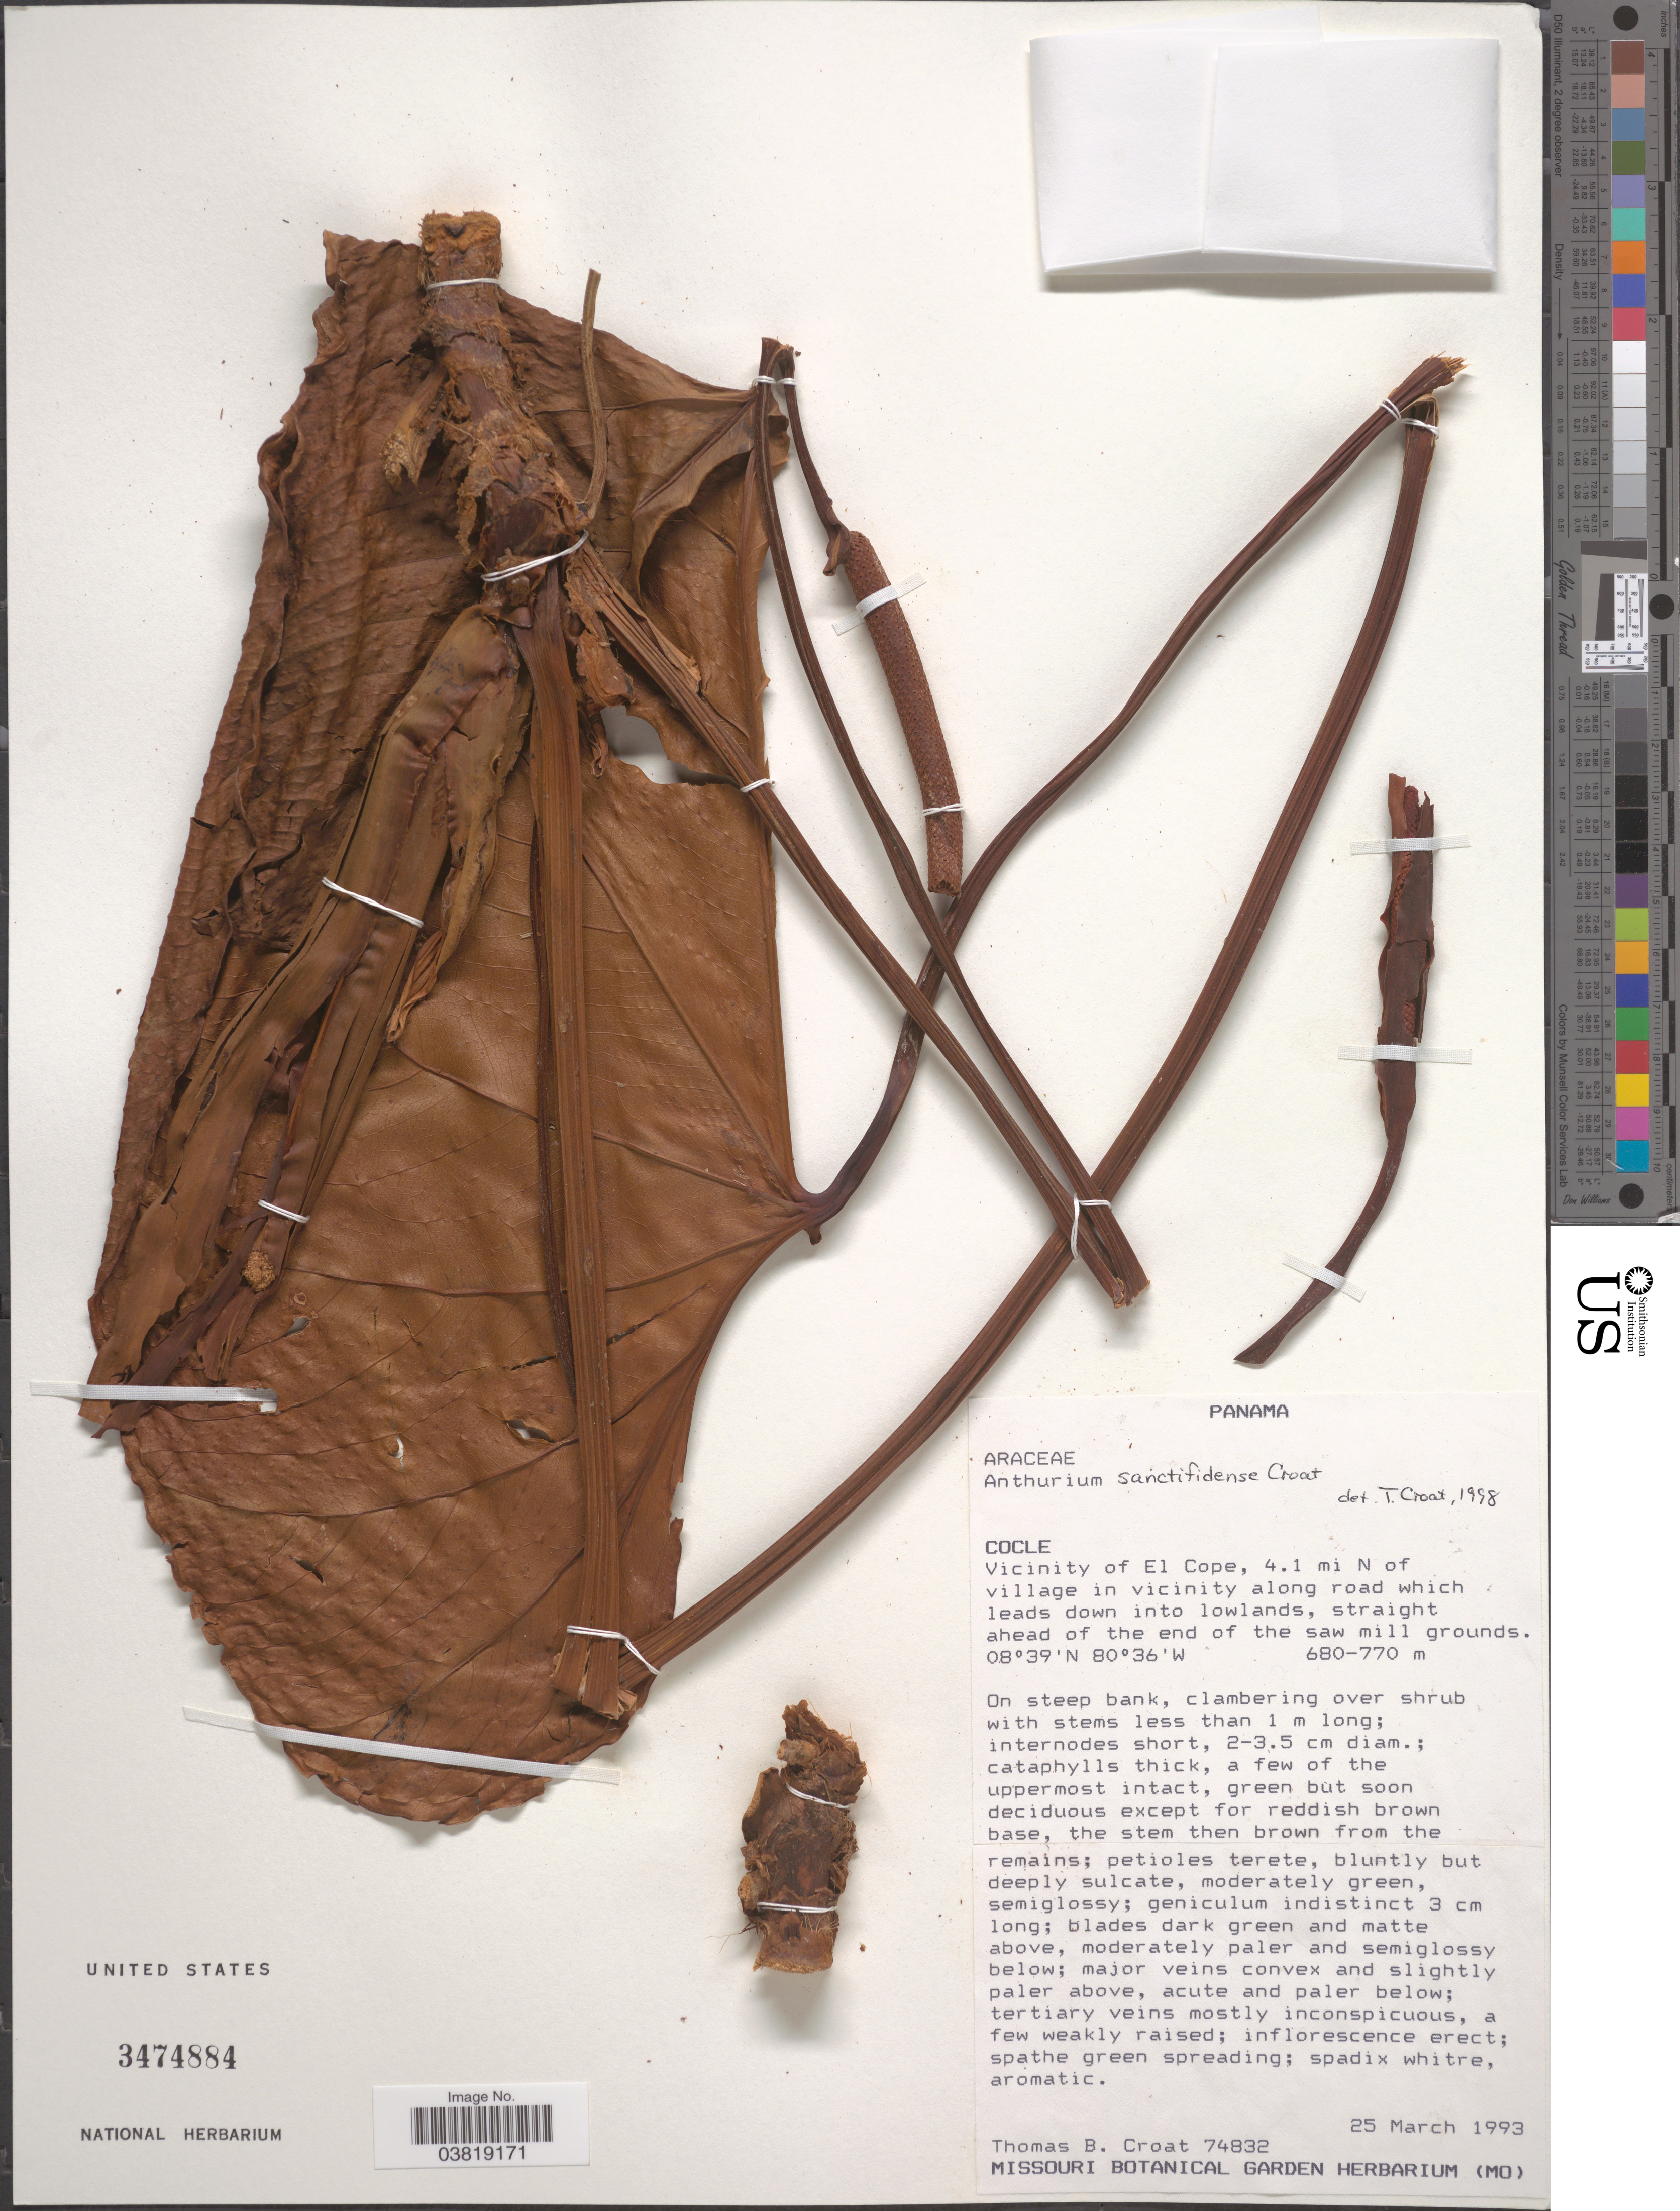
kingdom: Plantae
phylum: Tracheophyta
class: Liliopsida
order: Alismatales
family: Araceae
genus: Anthurium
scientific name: Anthurium sanctifidense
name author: Croat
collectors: T. B. Croat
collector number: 74832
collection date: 1993-03-25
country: Panama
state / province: Cocle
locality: Vicinity of El Cope, 4.1 mi N of village in vicinity along road which leads down into lowlands, straight ahead of the end of the saw mill grounds.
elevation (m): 680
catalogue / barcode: US 3474884